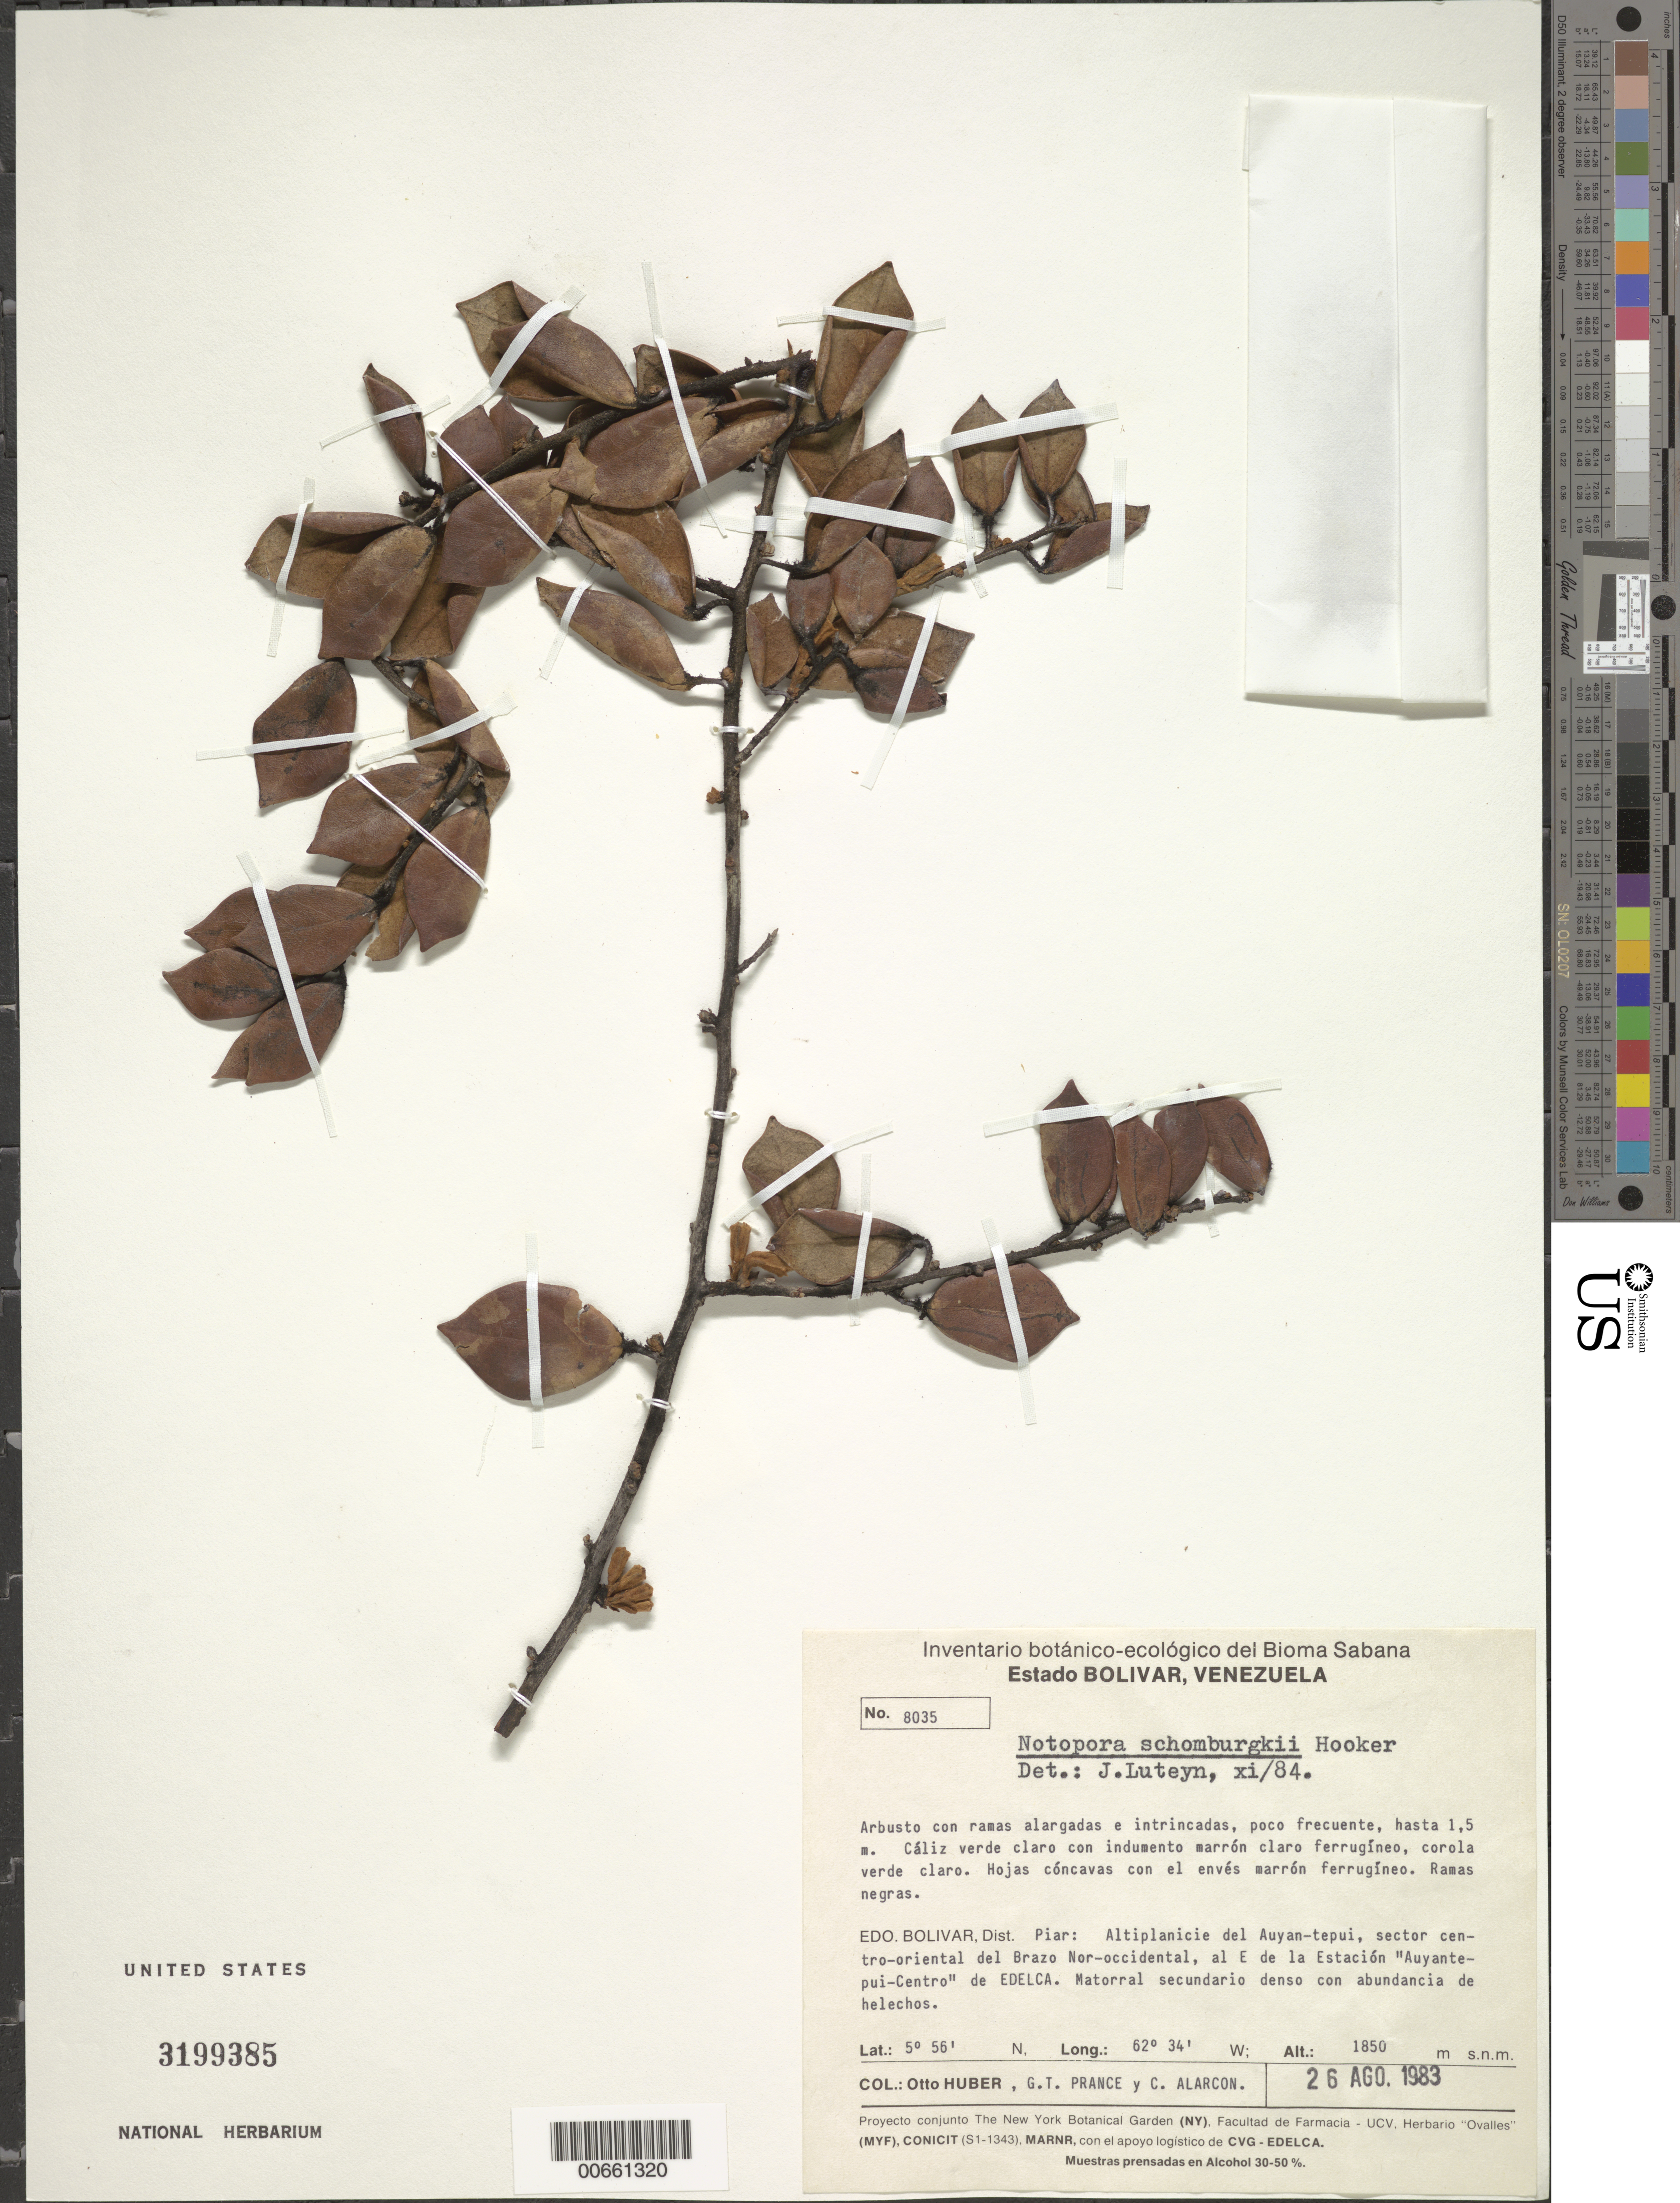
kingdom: Plantae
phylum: Tracheophyta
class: Magnoliopsida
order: Ericales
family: Ericaceae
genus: Notopora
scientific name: Notopora schomburgkii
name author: Hook. f.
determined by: Luteyn, J. L.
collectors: O. Huber, G. T. Prance & C. Alarcon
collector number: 8035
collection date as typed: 26-Aug-83 or 27-Aug-83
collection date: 1983-08-26 or 1983-08-27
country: Venezuela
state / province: Bolívar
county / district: Piar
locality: Auyan-tepuí, sector centro-oriental del Brazo Nor-occidental, al E de la Estacion "Auyantepuí-Centro" de EDELCA.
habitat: Matorral secundario denso con abundancia de helechos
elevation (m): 1850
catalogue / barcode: US 3199385